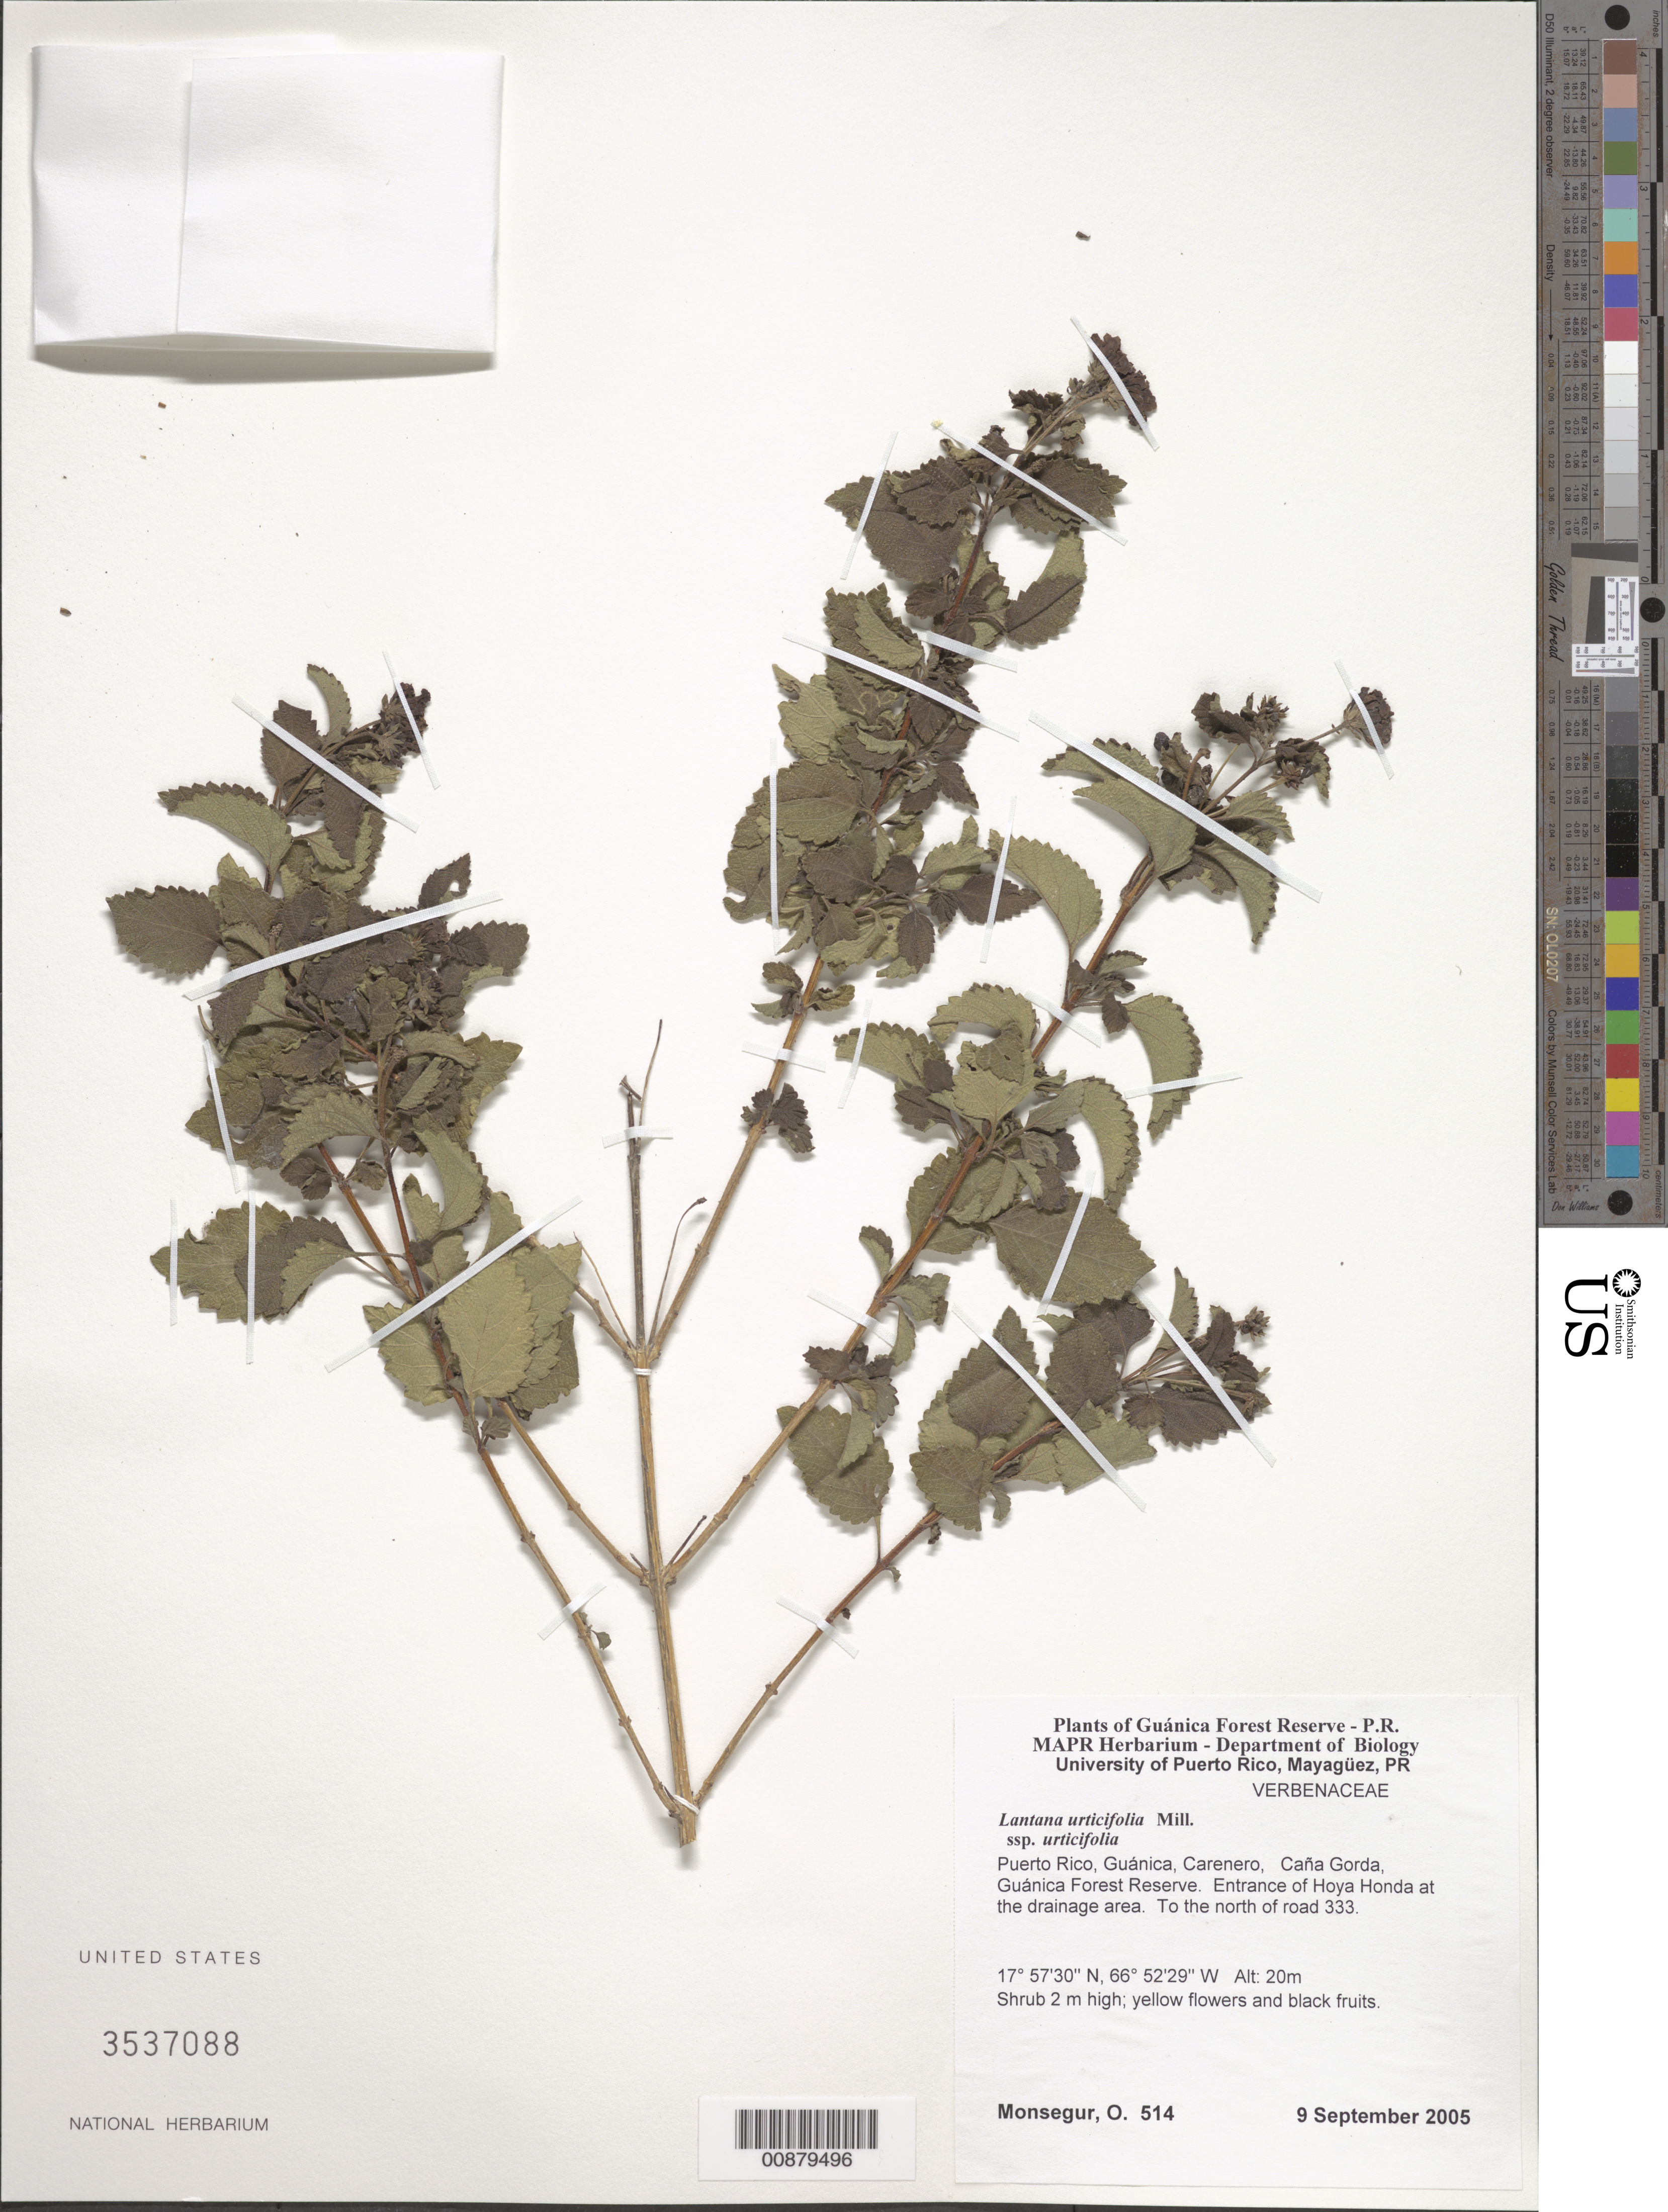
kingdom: Plantae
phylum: Tracheophyta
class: Magnoliopsida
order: Lamiales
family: Verbenaceae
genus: Lantana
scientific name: Lantana urticifolia subsp. urticifolia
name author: Mill.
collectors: O. Monsegur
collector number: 514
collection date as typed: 09 Sep 2005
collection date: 2005-09-09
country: Puerto Rico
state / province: Guánica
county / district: Carenero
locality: Guánica Forest Reserve. Caña Gorda, entrance of Hoya Honda at the drainage area. To the north of road 333.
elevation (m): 20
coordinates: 17.57304, 66.5229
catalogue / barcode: US 3537088